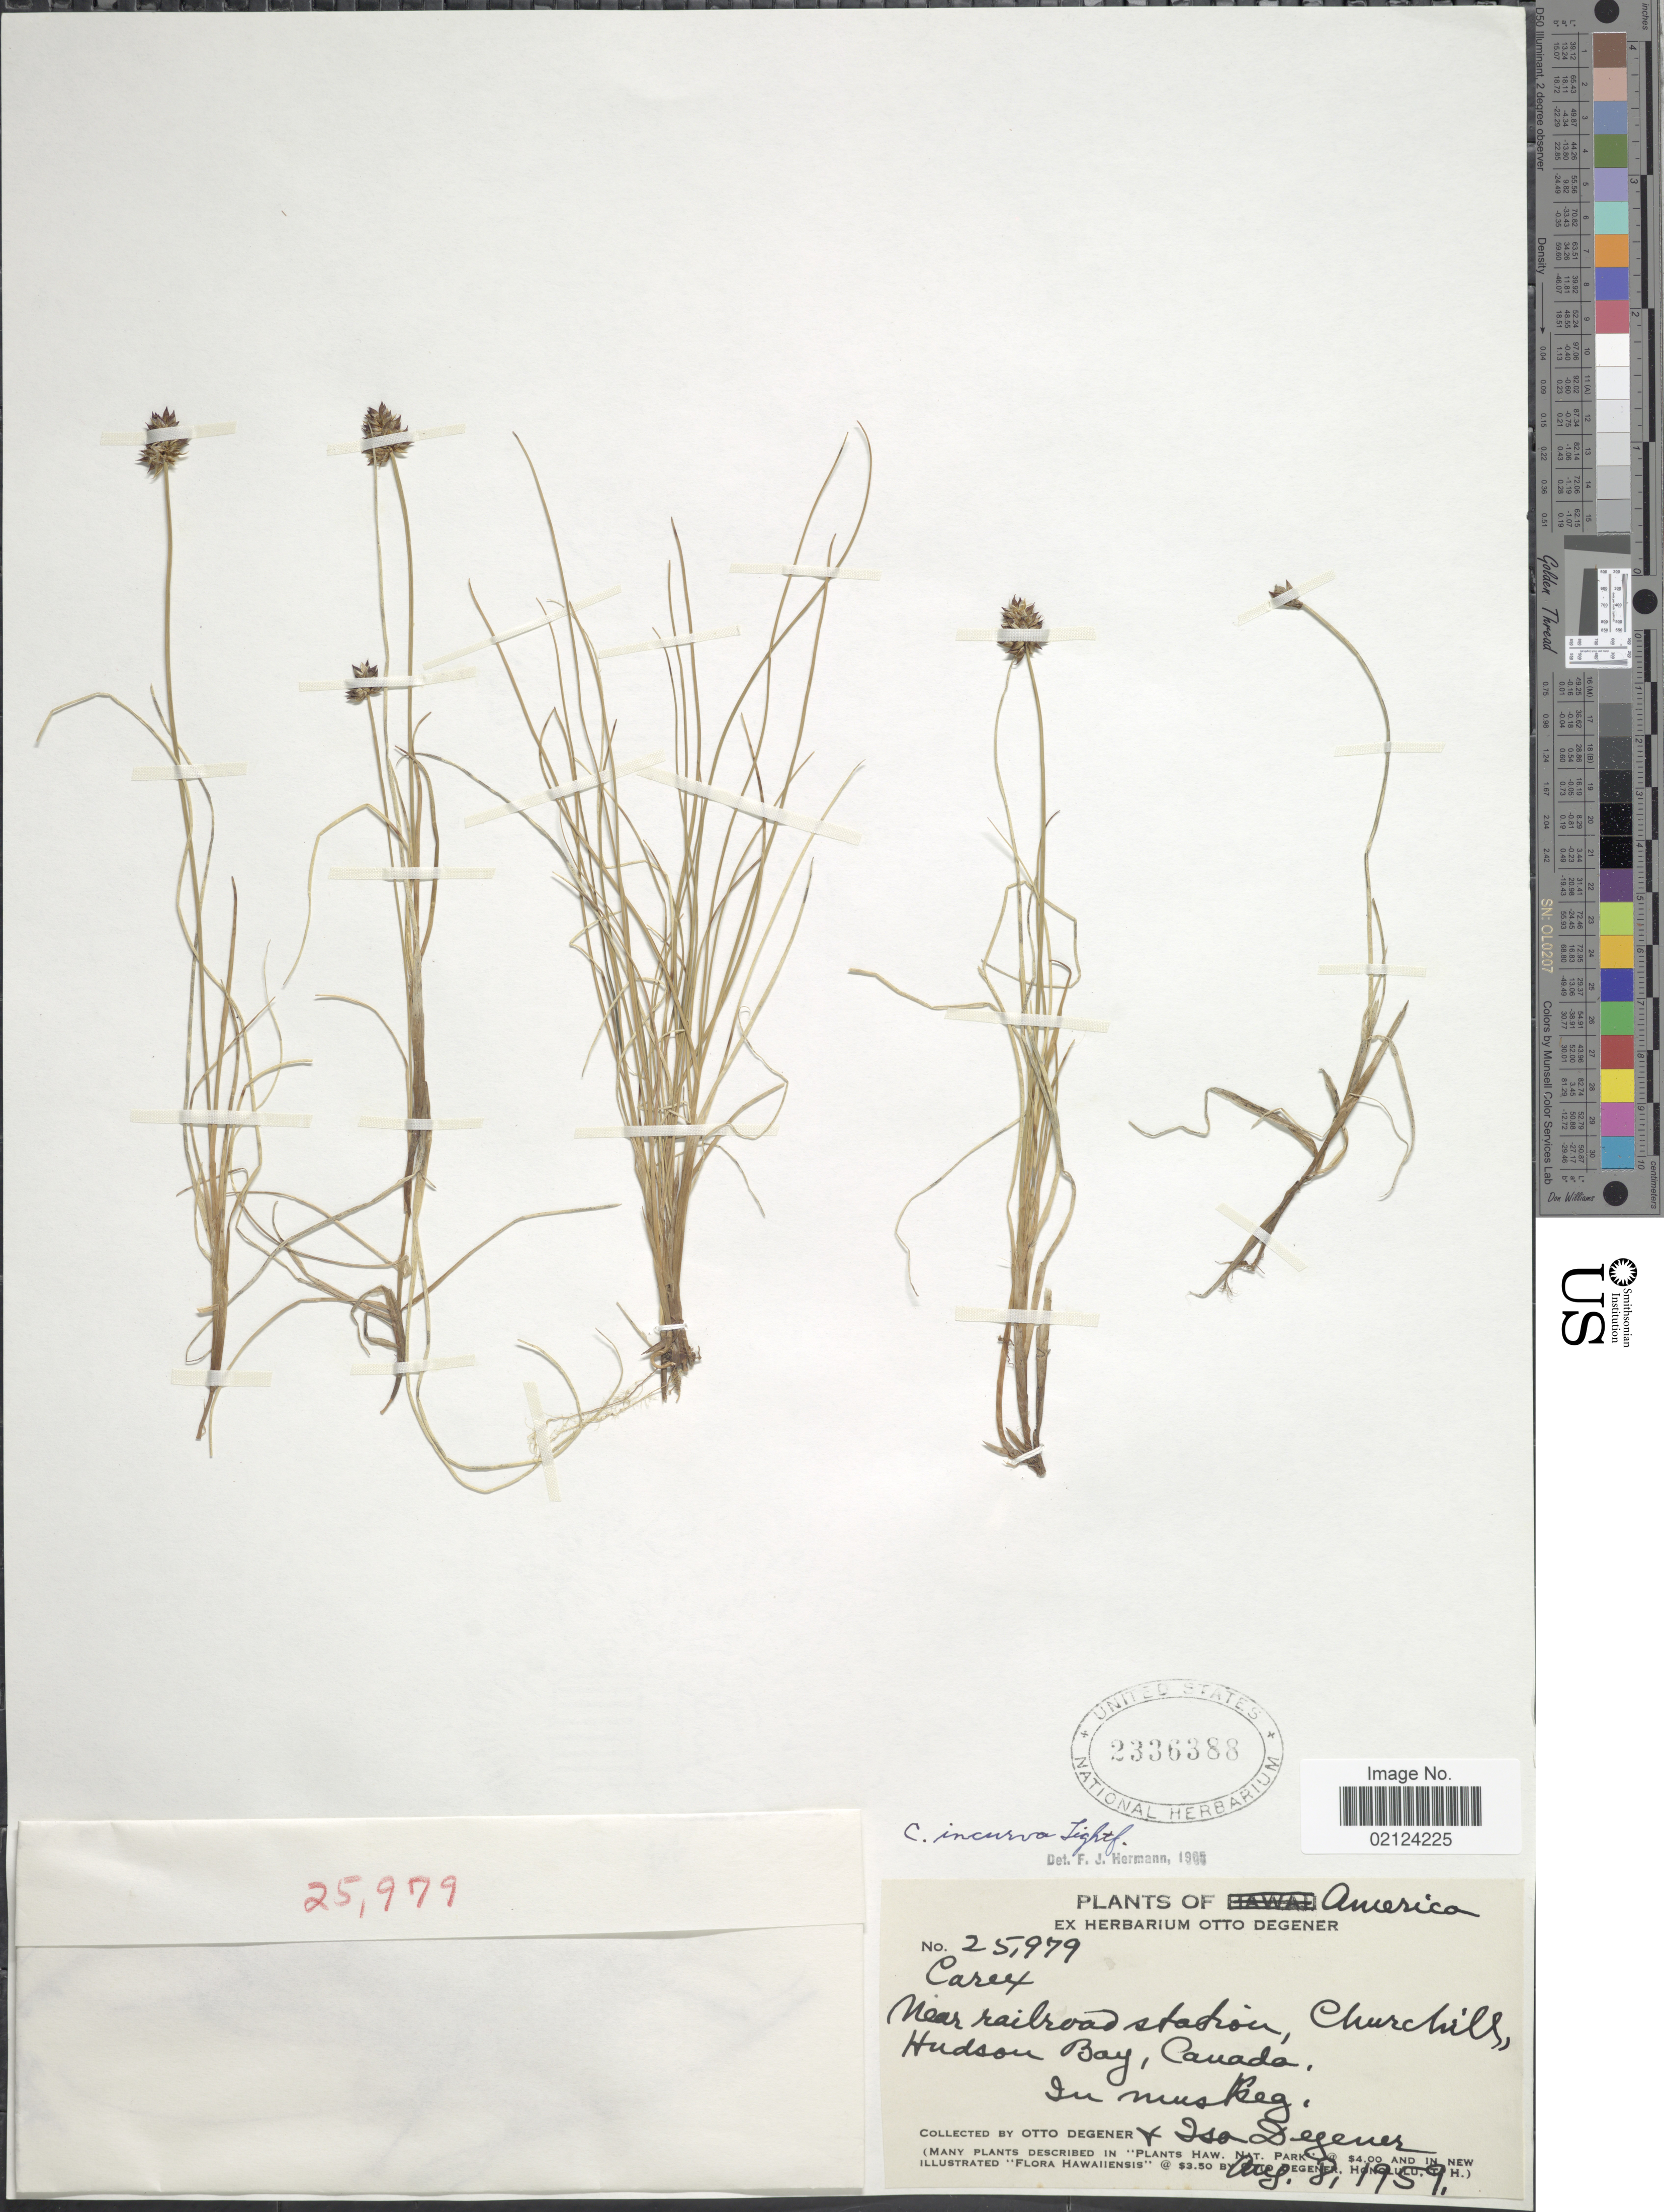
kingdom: Plantae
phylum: Tracheophyta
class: Liliopsida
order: Poales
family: Cyperaceae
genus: Carex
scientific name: Carex maritima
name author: Gunnerus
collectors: O. Degener & I. Degener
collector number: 25979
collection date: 1959-08-08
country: Canada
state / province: Manitoba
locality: Near railroad station, Churchill, Hudson Bay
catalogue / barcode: US 2336388